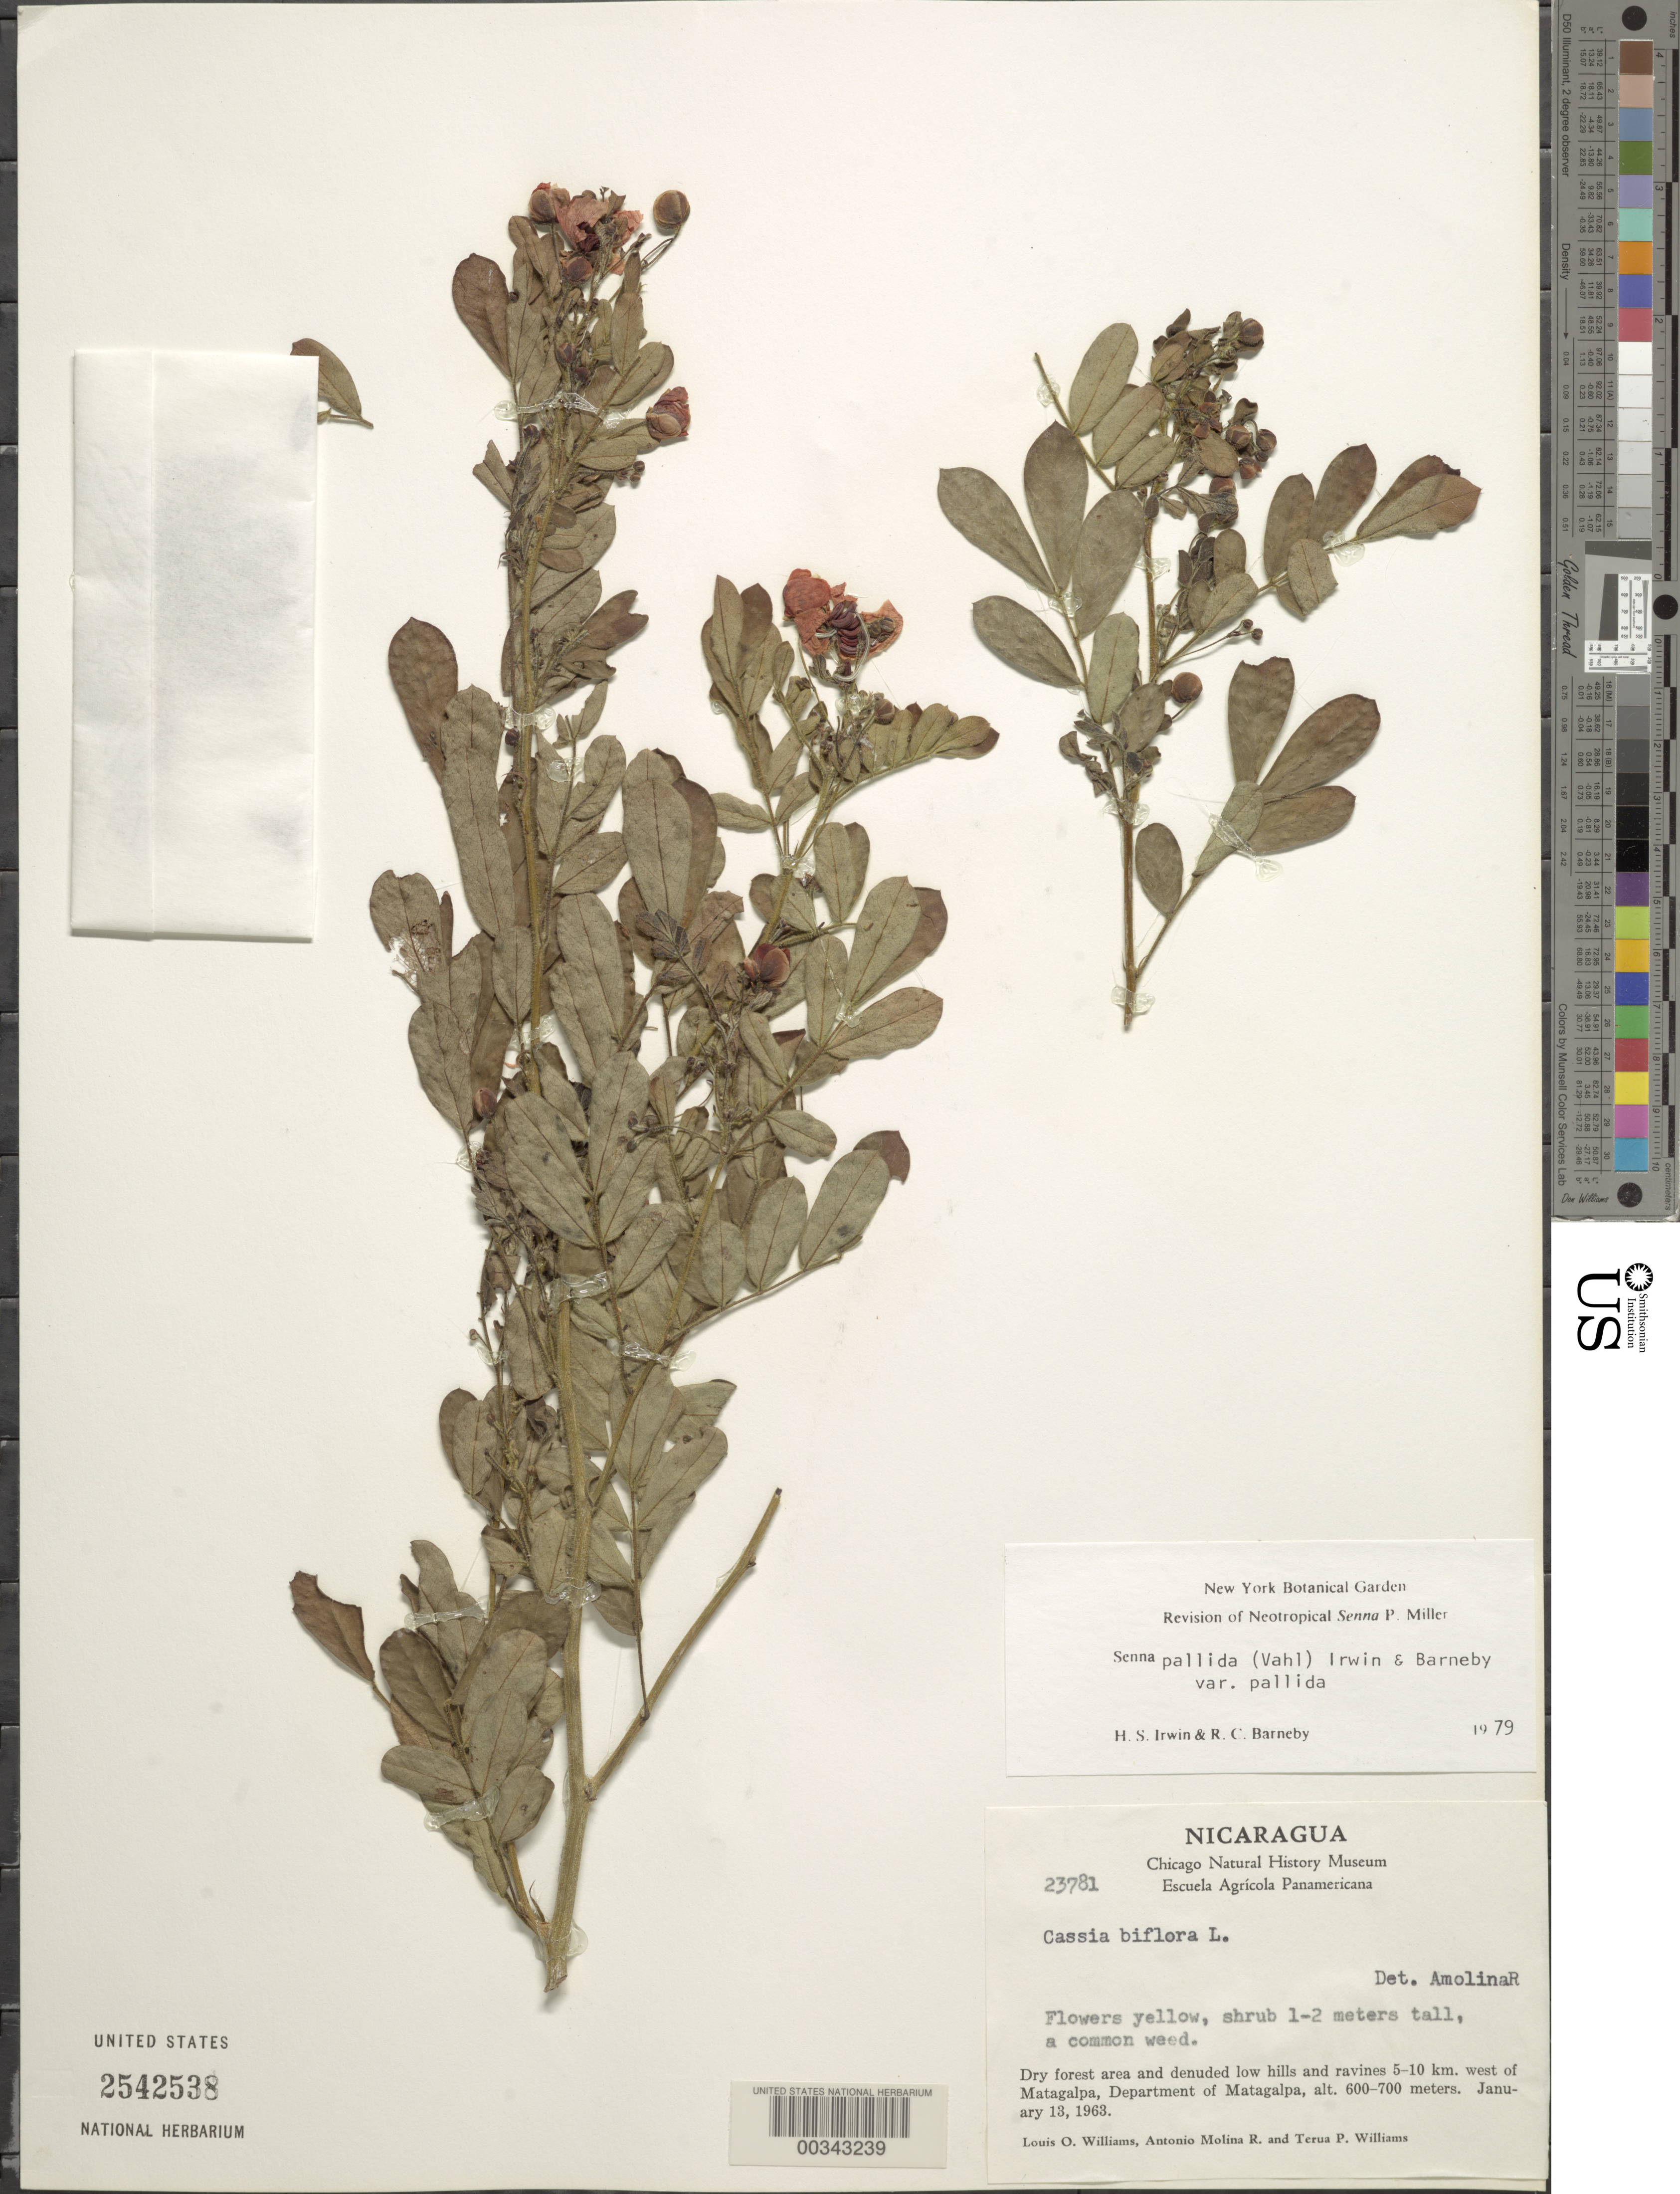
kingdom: Plantae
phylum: Tracheophyta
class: Magnoliopsida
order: Fabales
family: Fabaceae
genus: Senna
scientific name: Senna pallida var. pallida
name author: (Vahl) H.S. Irwin & Barneby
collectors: L. O. Williams, A. Molina R. & T. P. Williams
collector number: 23781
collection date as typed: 13 Jan 1963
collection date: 1963-01-13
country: Nicaragua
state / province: Matagalpa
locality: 5-10 km w of matagalpa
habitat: Dry forest area and denuded low hills and ravines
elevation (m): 600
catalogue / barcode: US 2542538